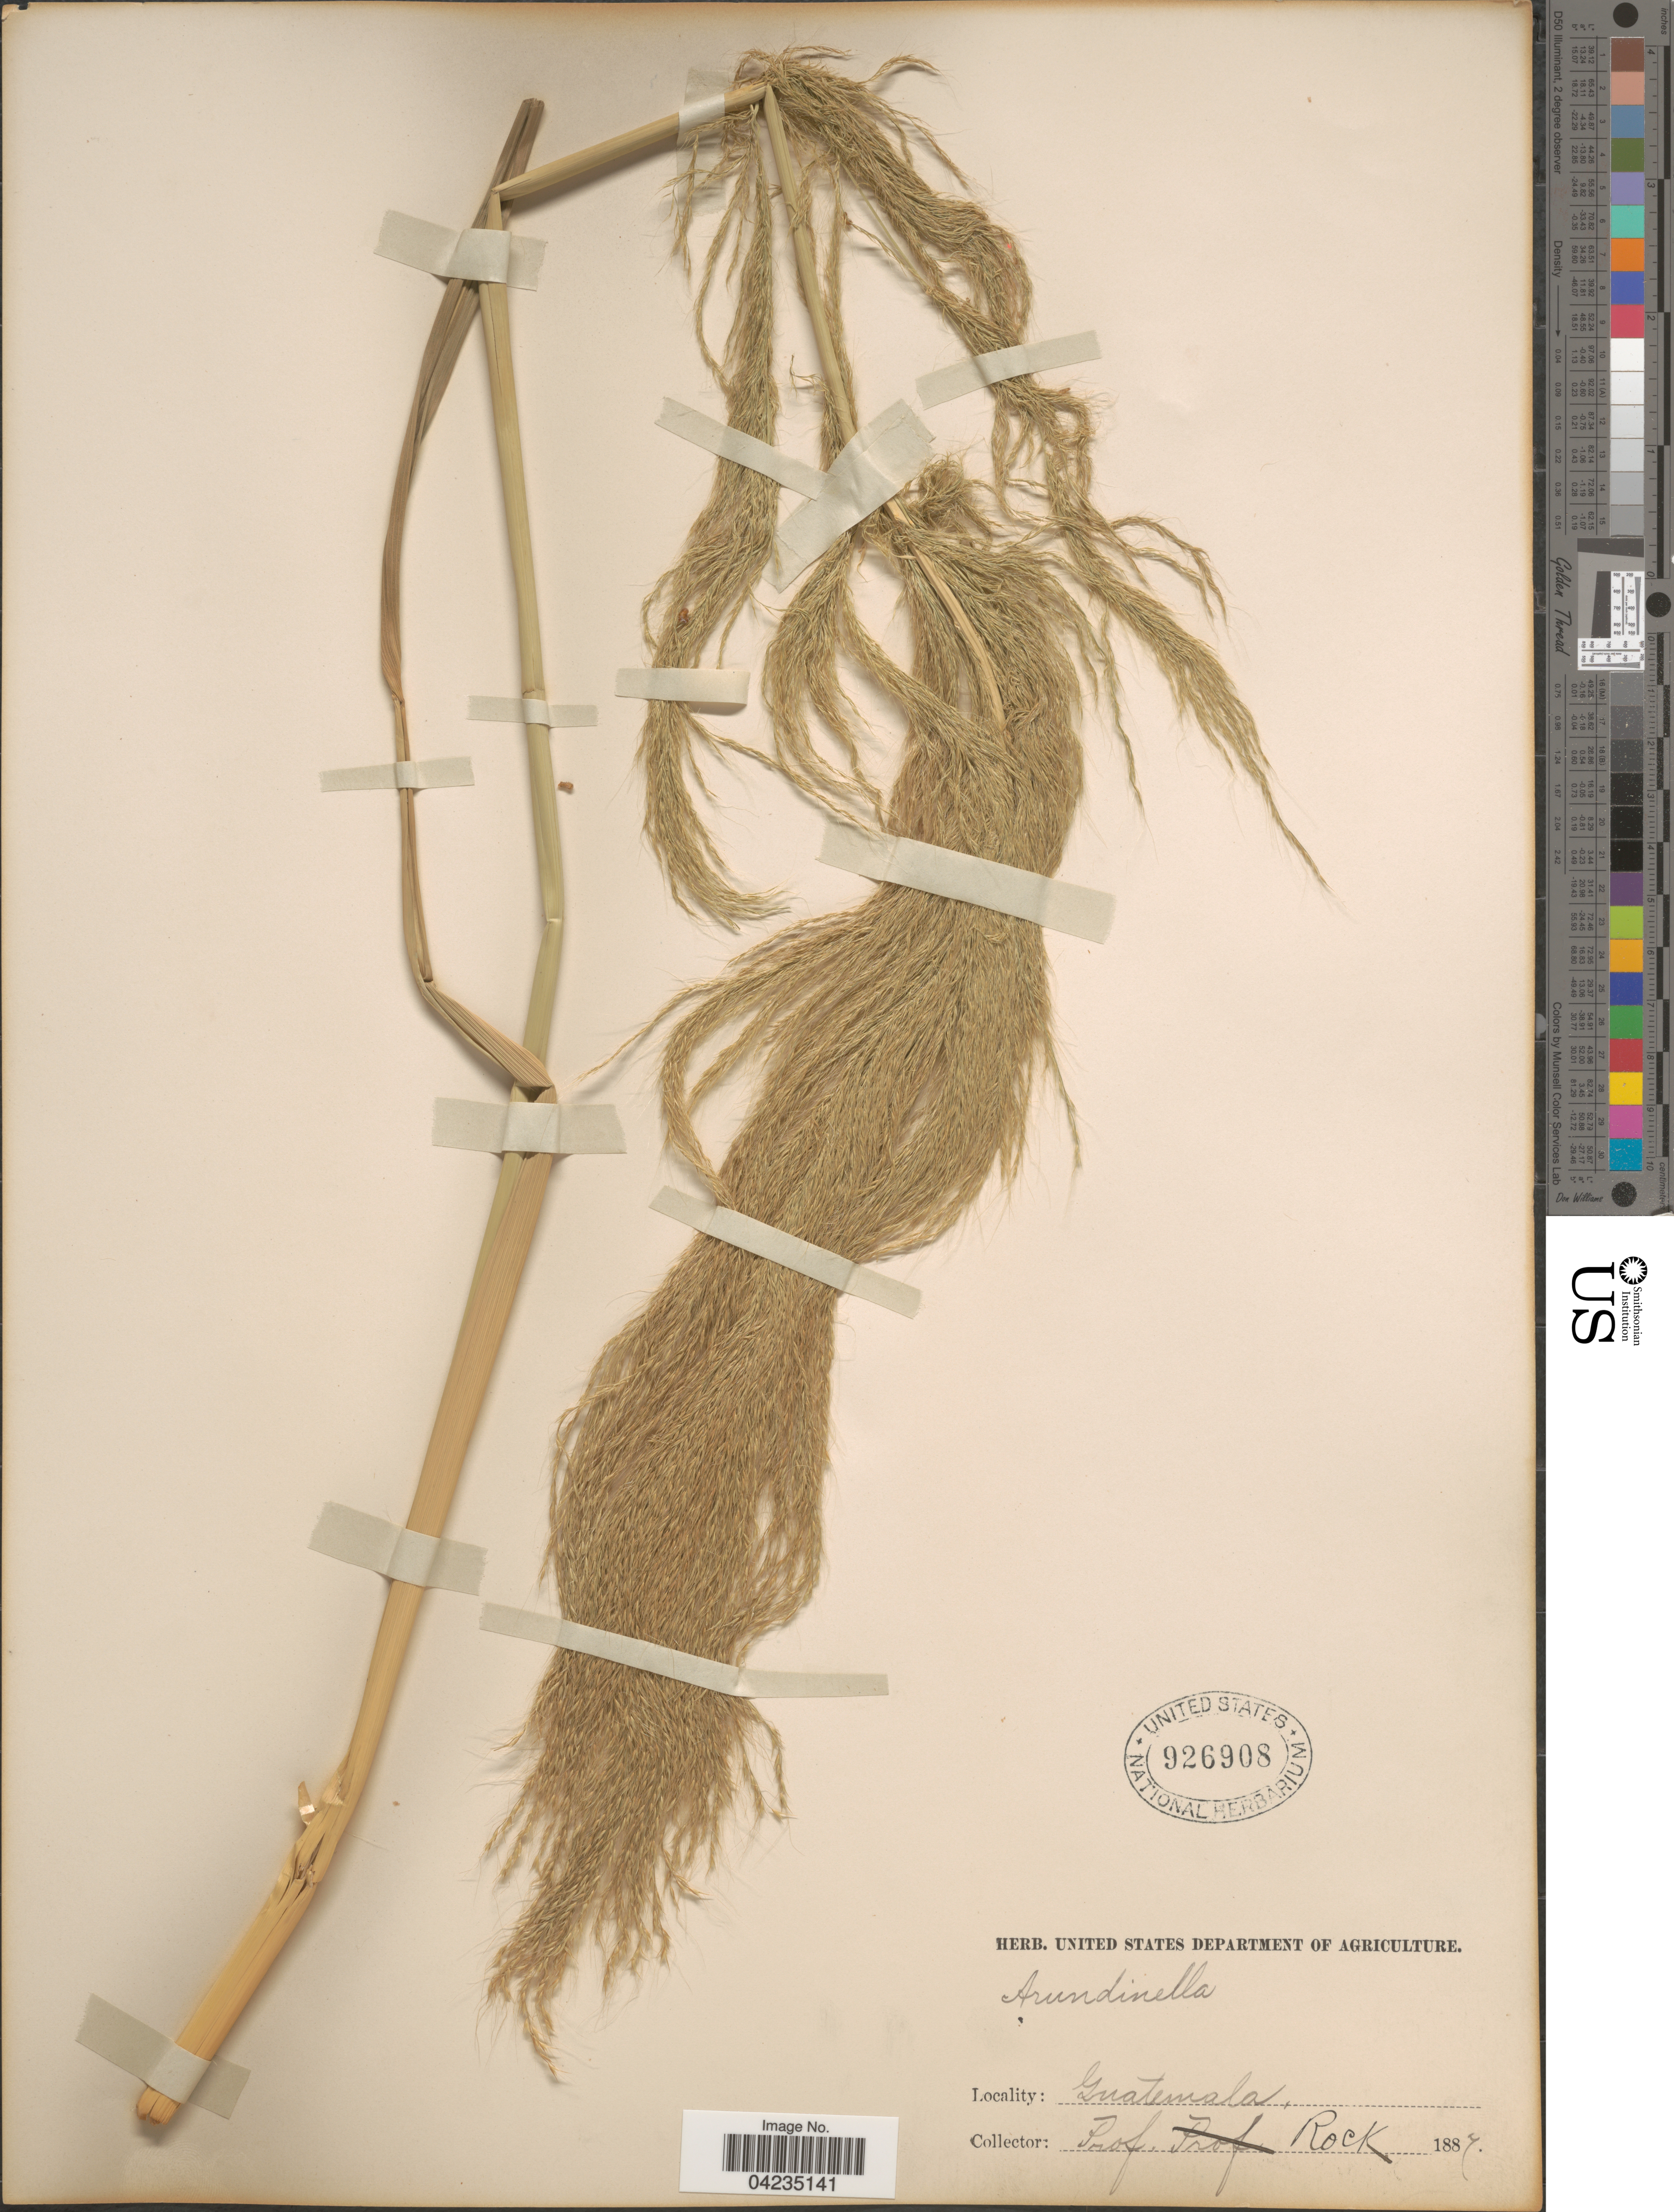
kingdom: Plantae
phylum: Tracheophyta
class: Liliopsida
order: Poales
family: Poaceae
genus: Arundinella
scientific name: Arundinella deppeana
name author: Nees ex Steud.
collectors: Rock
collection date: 1887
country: Guatemala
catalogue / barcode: US 926908